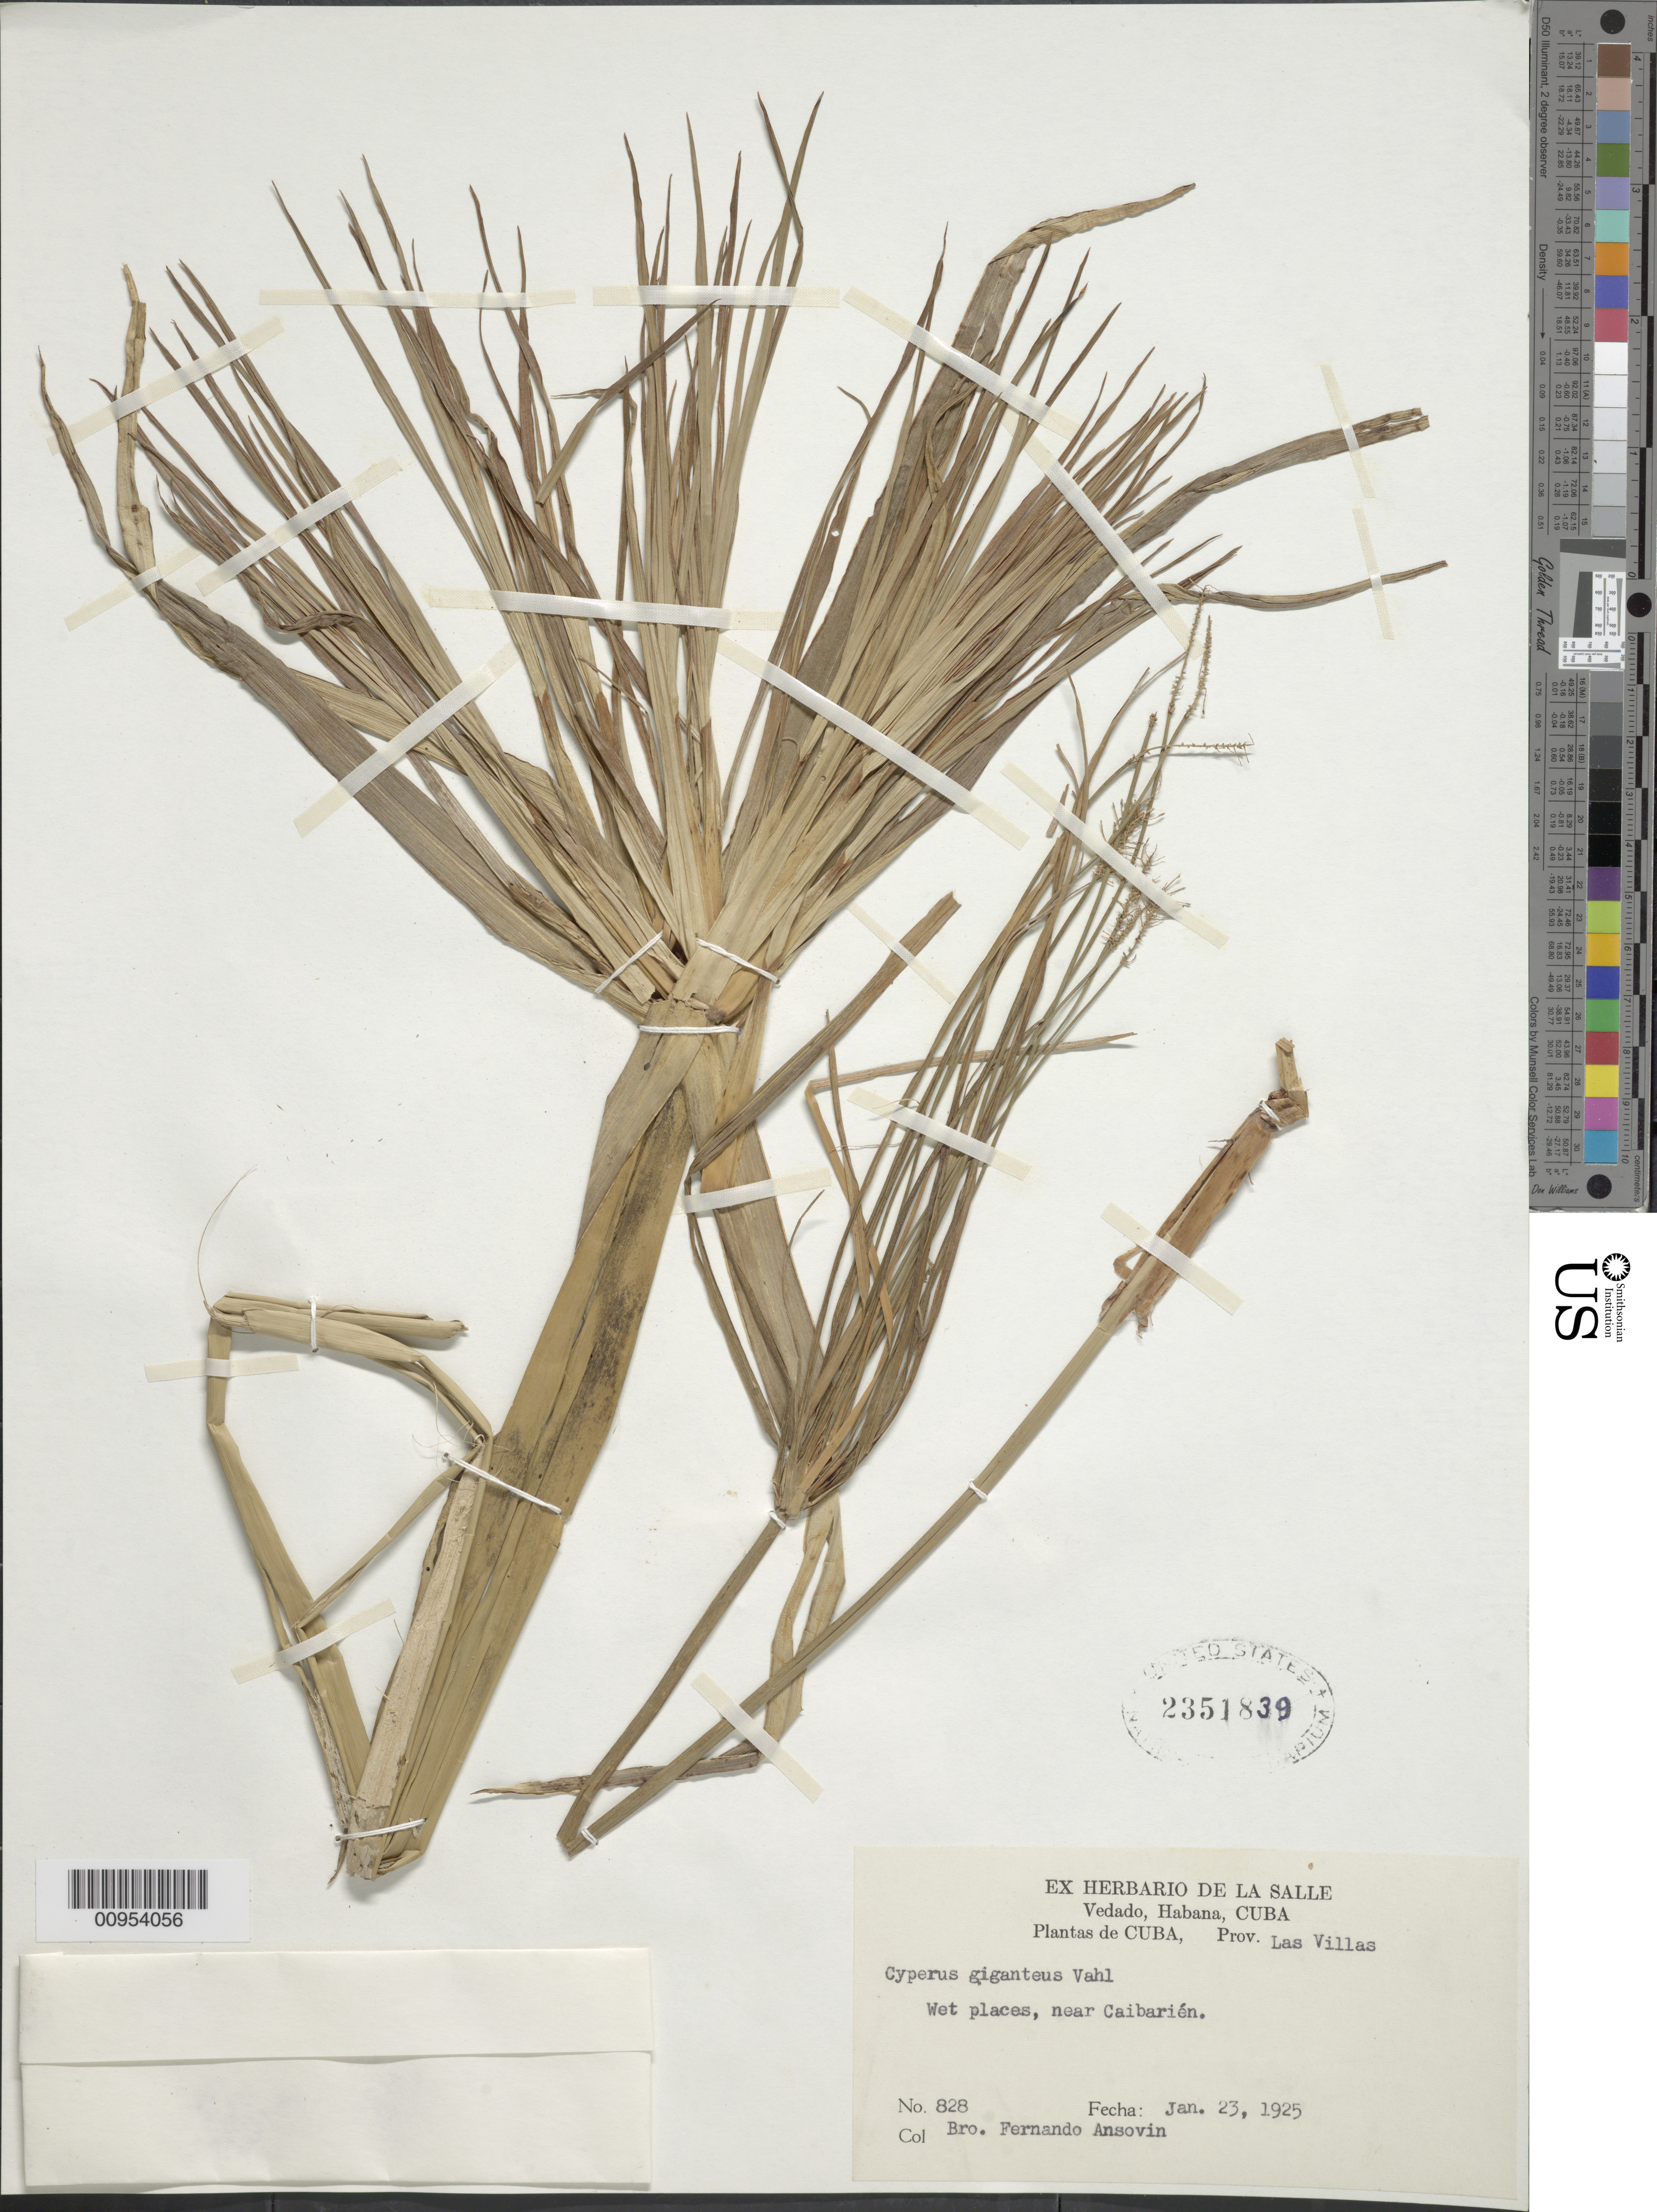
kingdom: Plantae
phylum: Tracheophyta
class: Liliopsida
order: Poales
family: Cyperaceae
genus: Cyperus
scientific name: Cyperus giganteus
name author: Vahl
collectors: B. Ansovin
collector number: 828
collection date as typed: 23 Jan 1925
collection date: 1925-01-23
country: Cuba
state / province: Las Villas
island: Cuba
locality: Near Caibarién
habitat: Wet places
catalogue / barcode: US 2351839